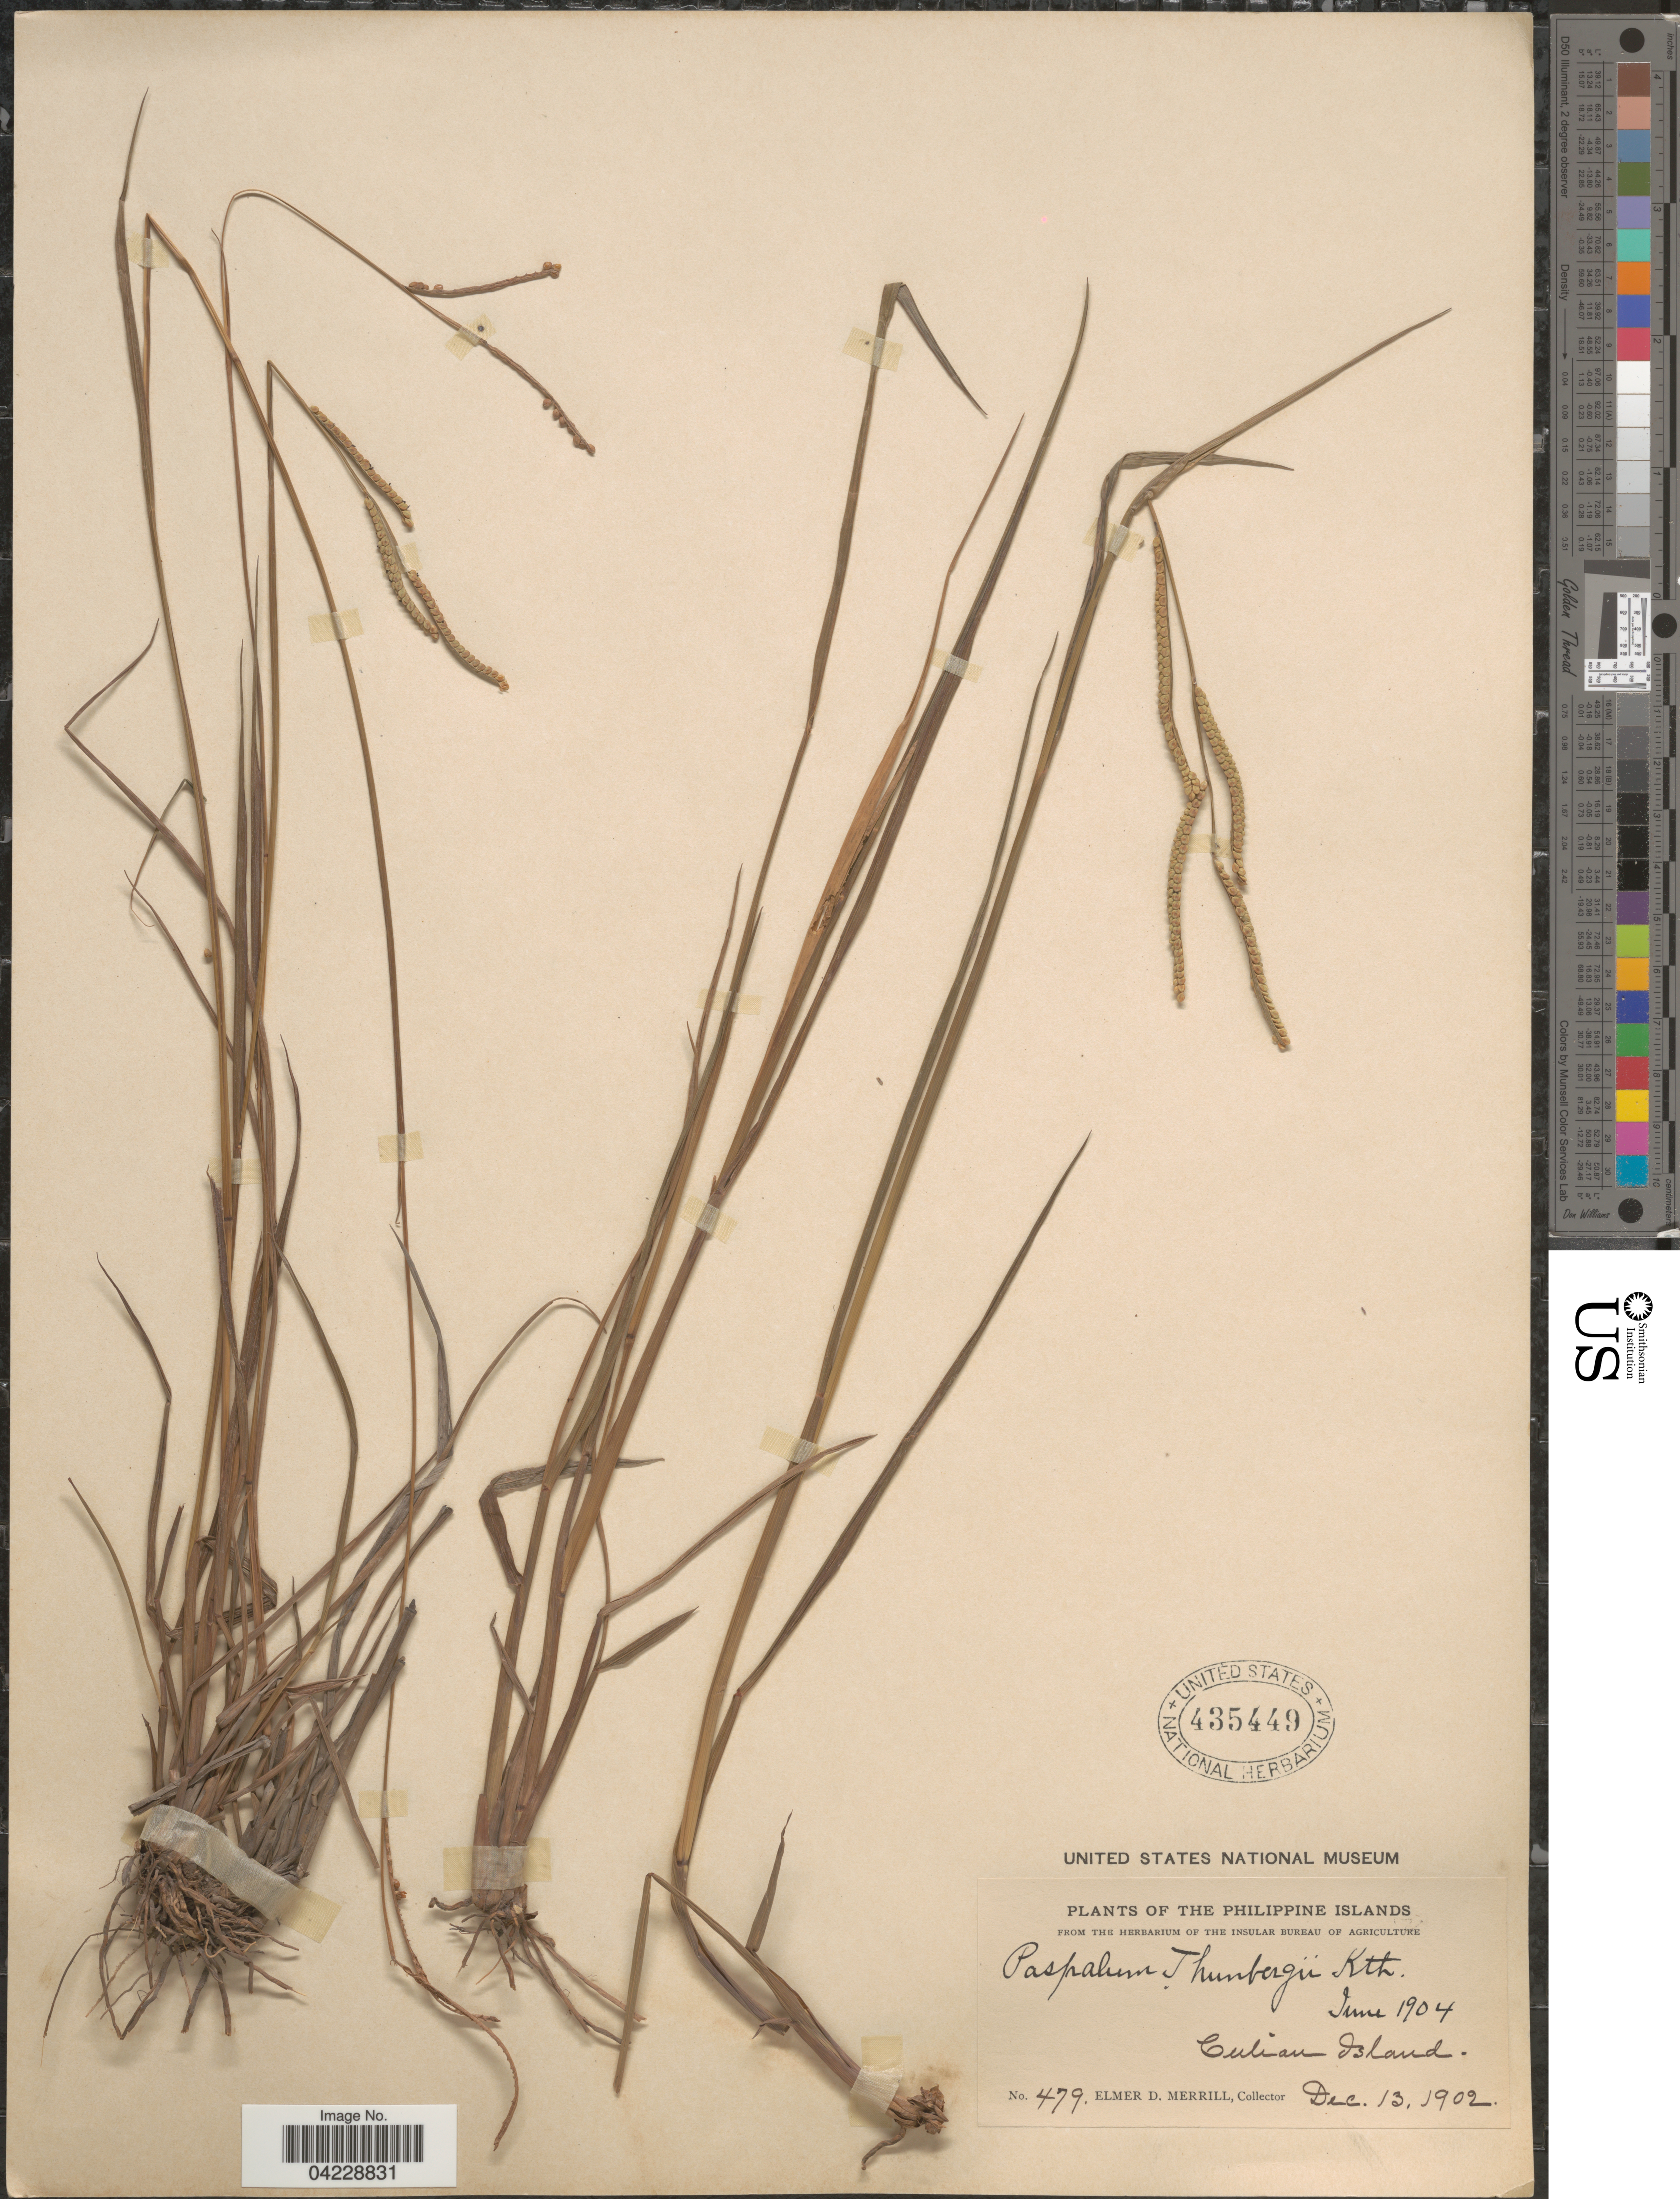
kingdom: Plantae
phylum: Tracheophyta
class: Liliopsida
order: Poales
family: Poaceae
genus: Paspalum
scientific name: Paspalum orbiculare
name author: G. Forst.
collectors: E. D. Merrill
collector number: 479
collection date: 1902-12-13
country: Philippines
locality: Culian Island.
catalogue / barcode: US 435449